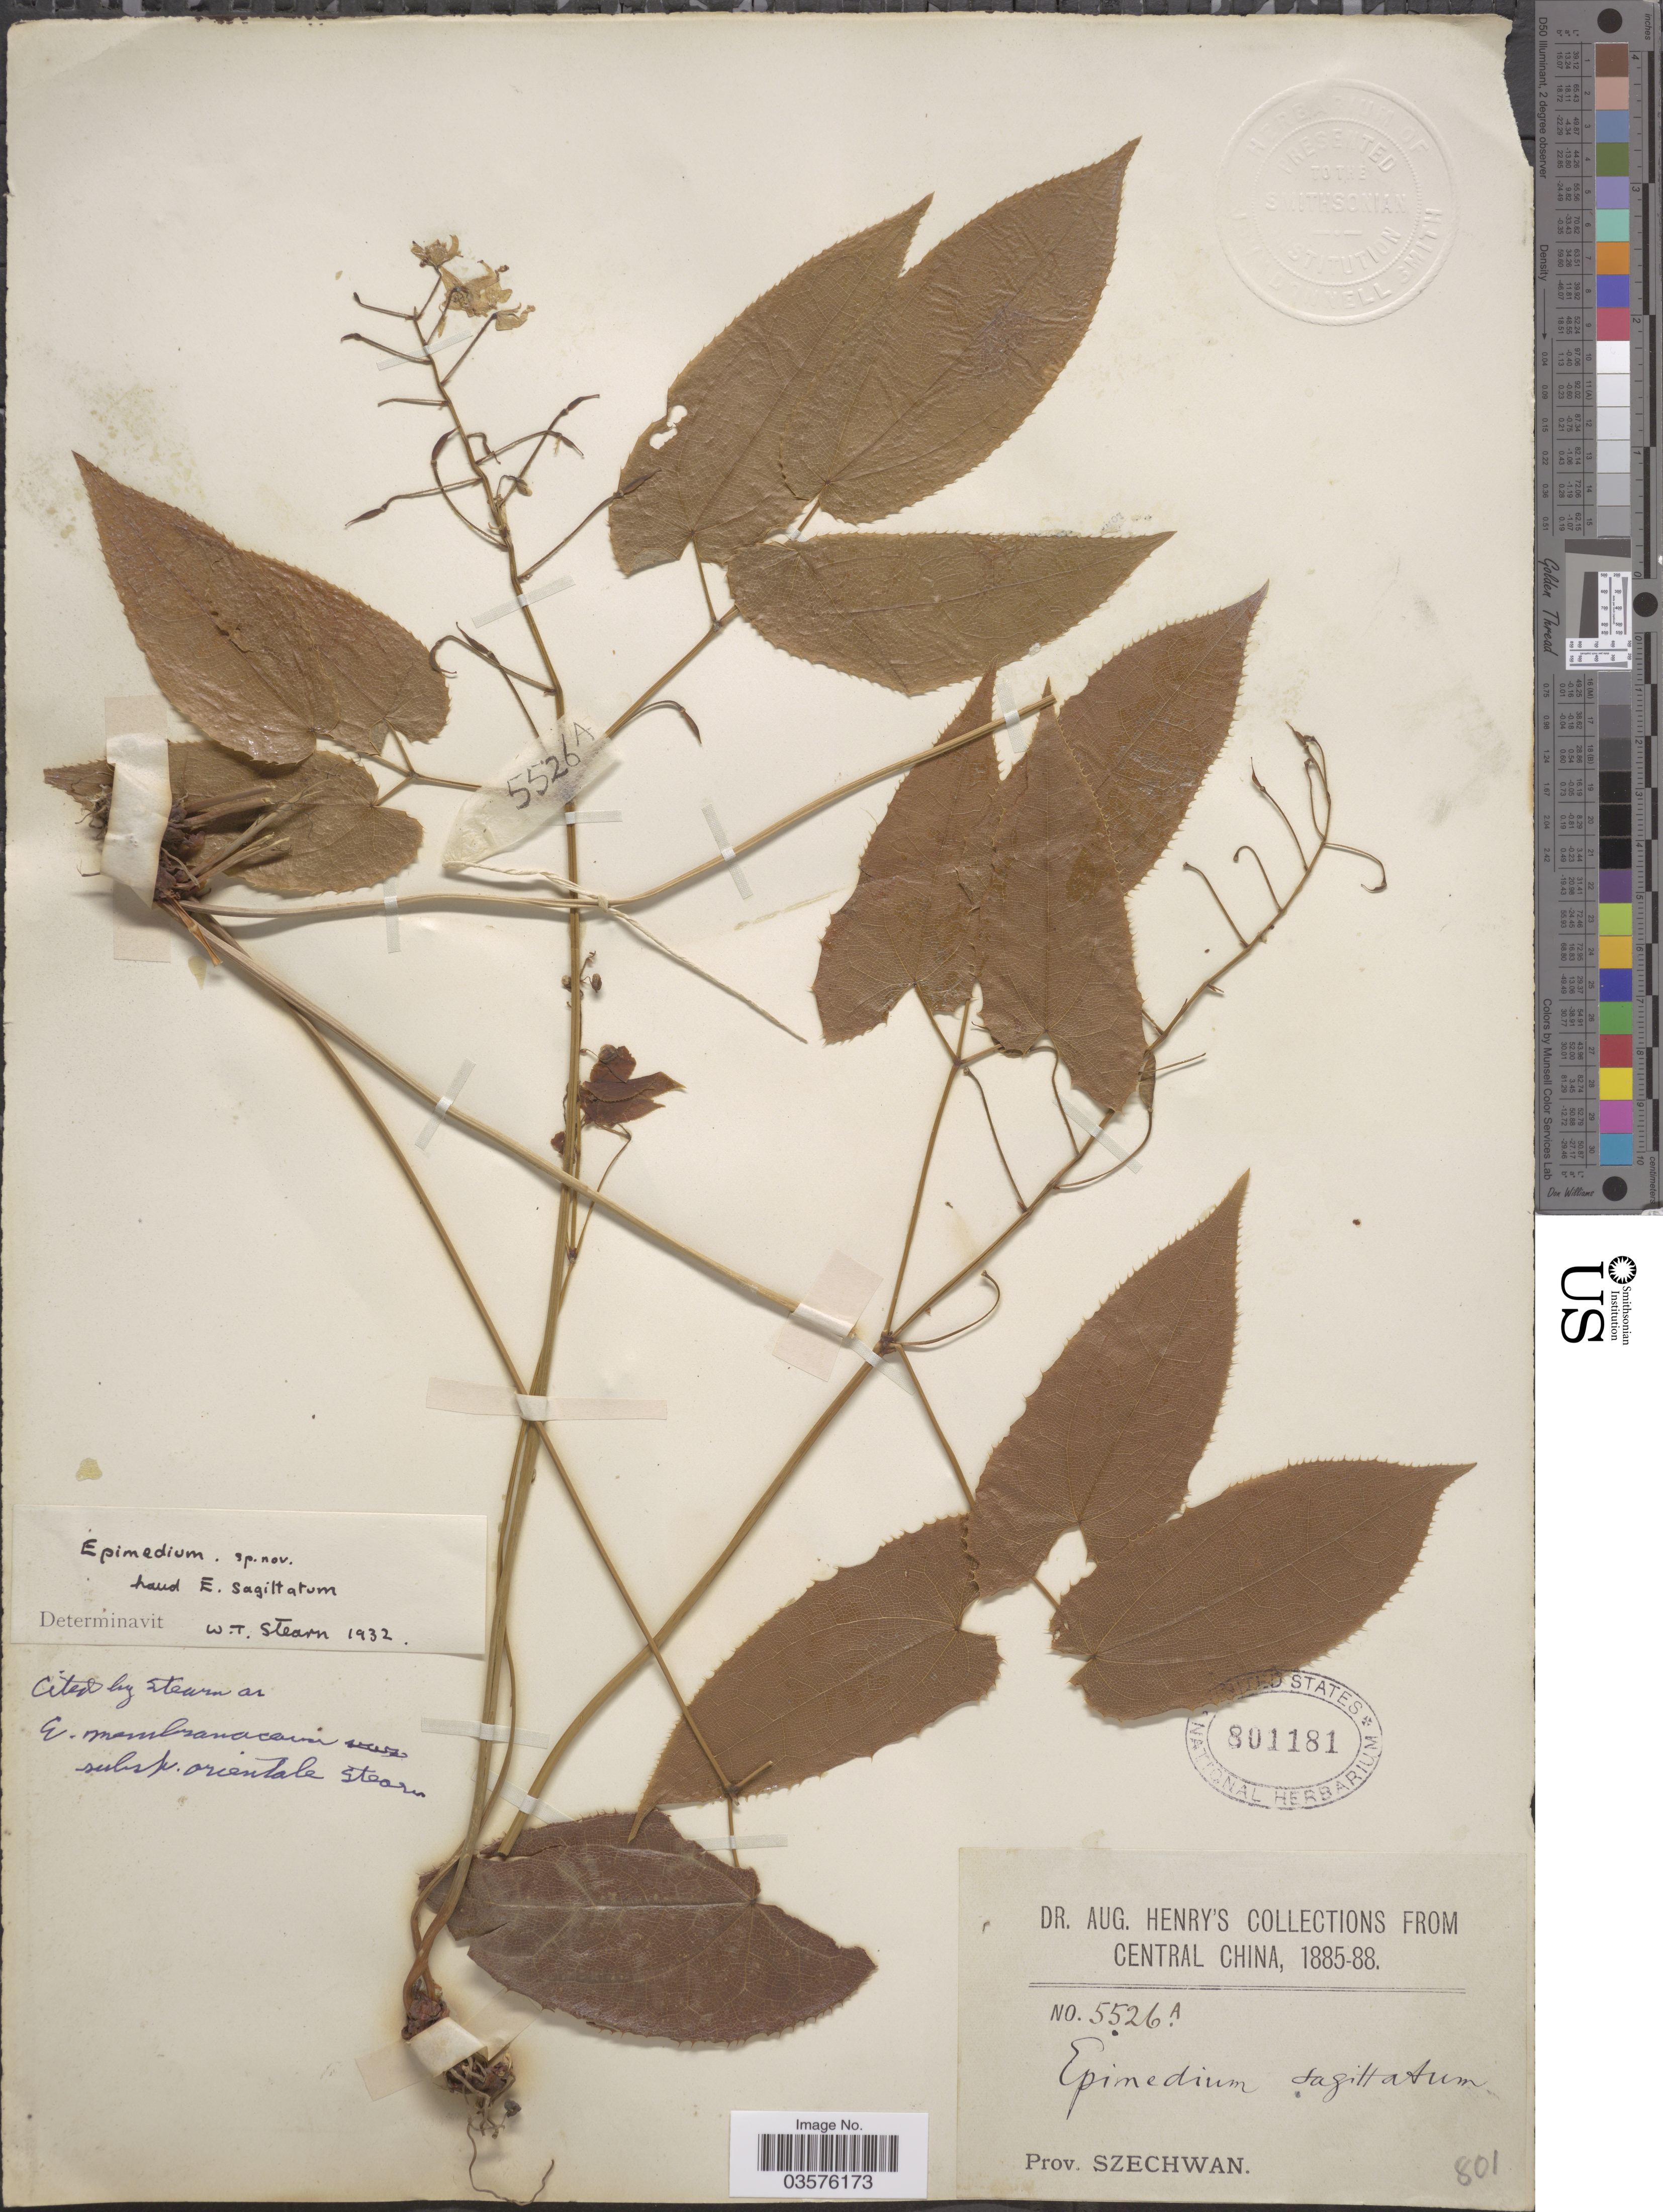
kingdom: Plantae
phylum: Tracheophyta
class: Magnoliopsida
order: Ranunculales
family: Berberidaceae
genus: Epimedium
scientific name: Epimedium membranaceum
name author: K. Mey.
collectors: A. Henry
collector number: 5526 A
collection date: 1885/1888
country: China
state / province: Sichuan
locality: Central China. Prov. Szechwan.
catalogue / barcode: US 801181